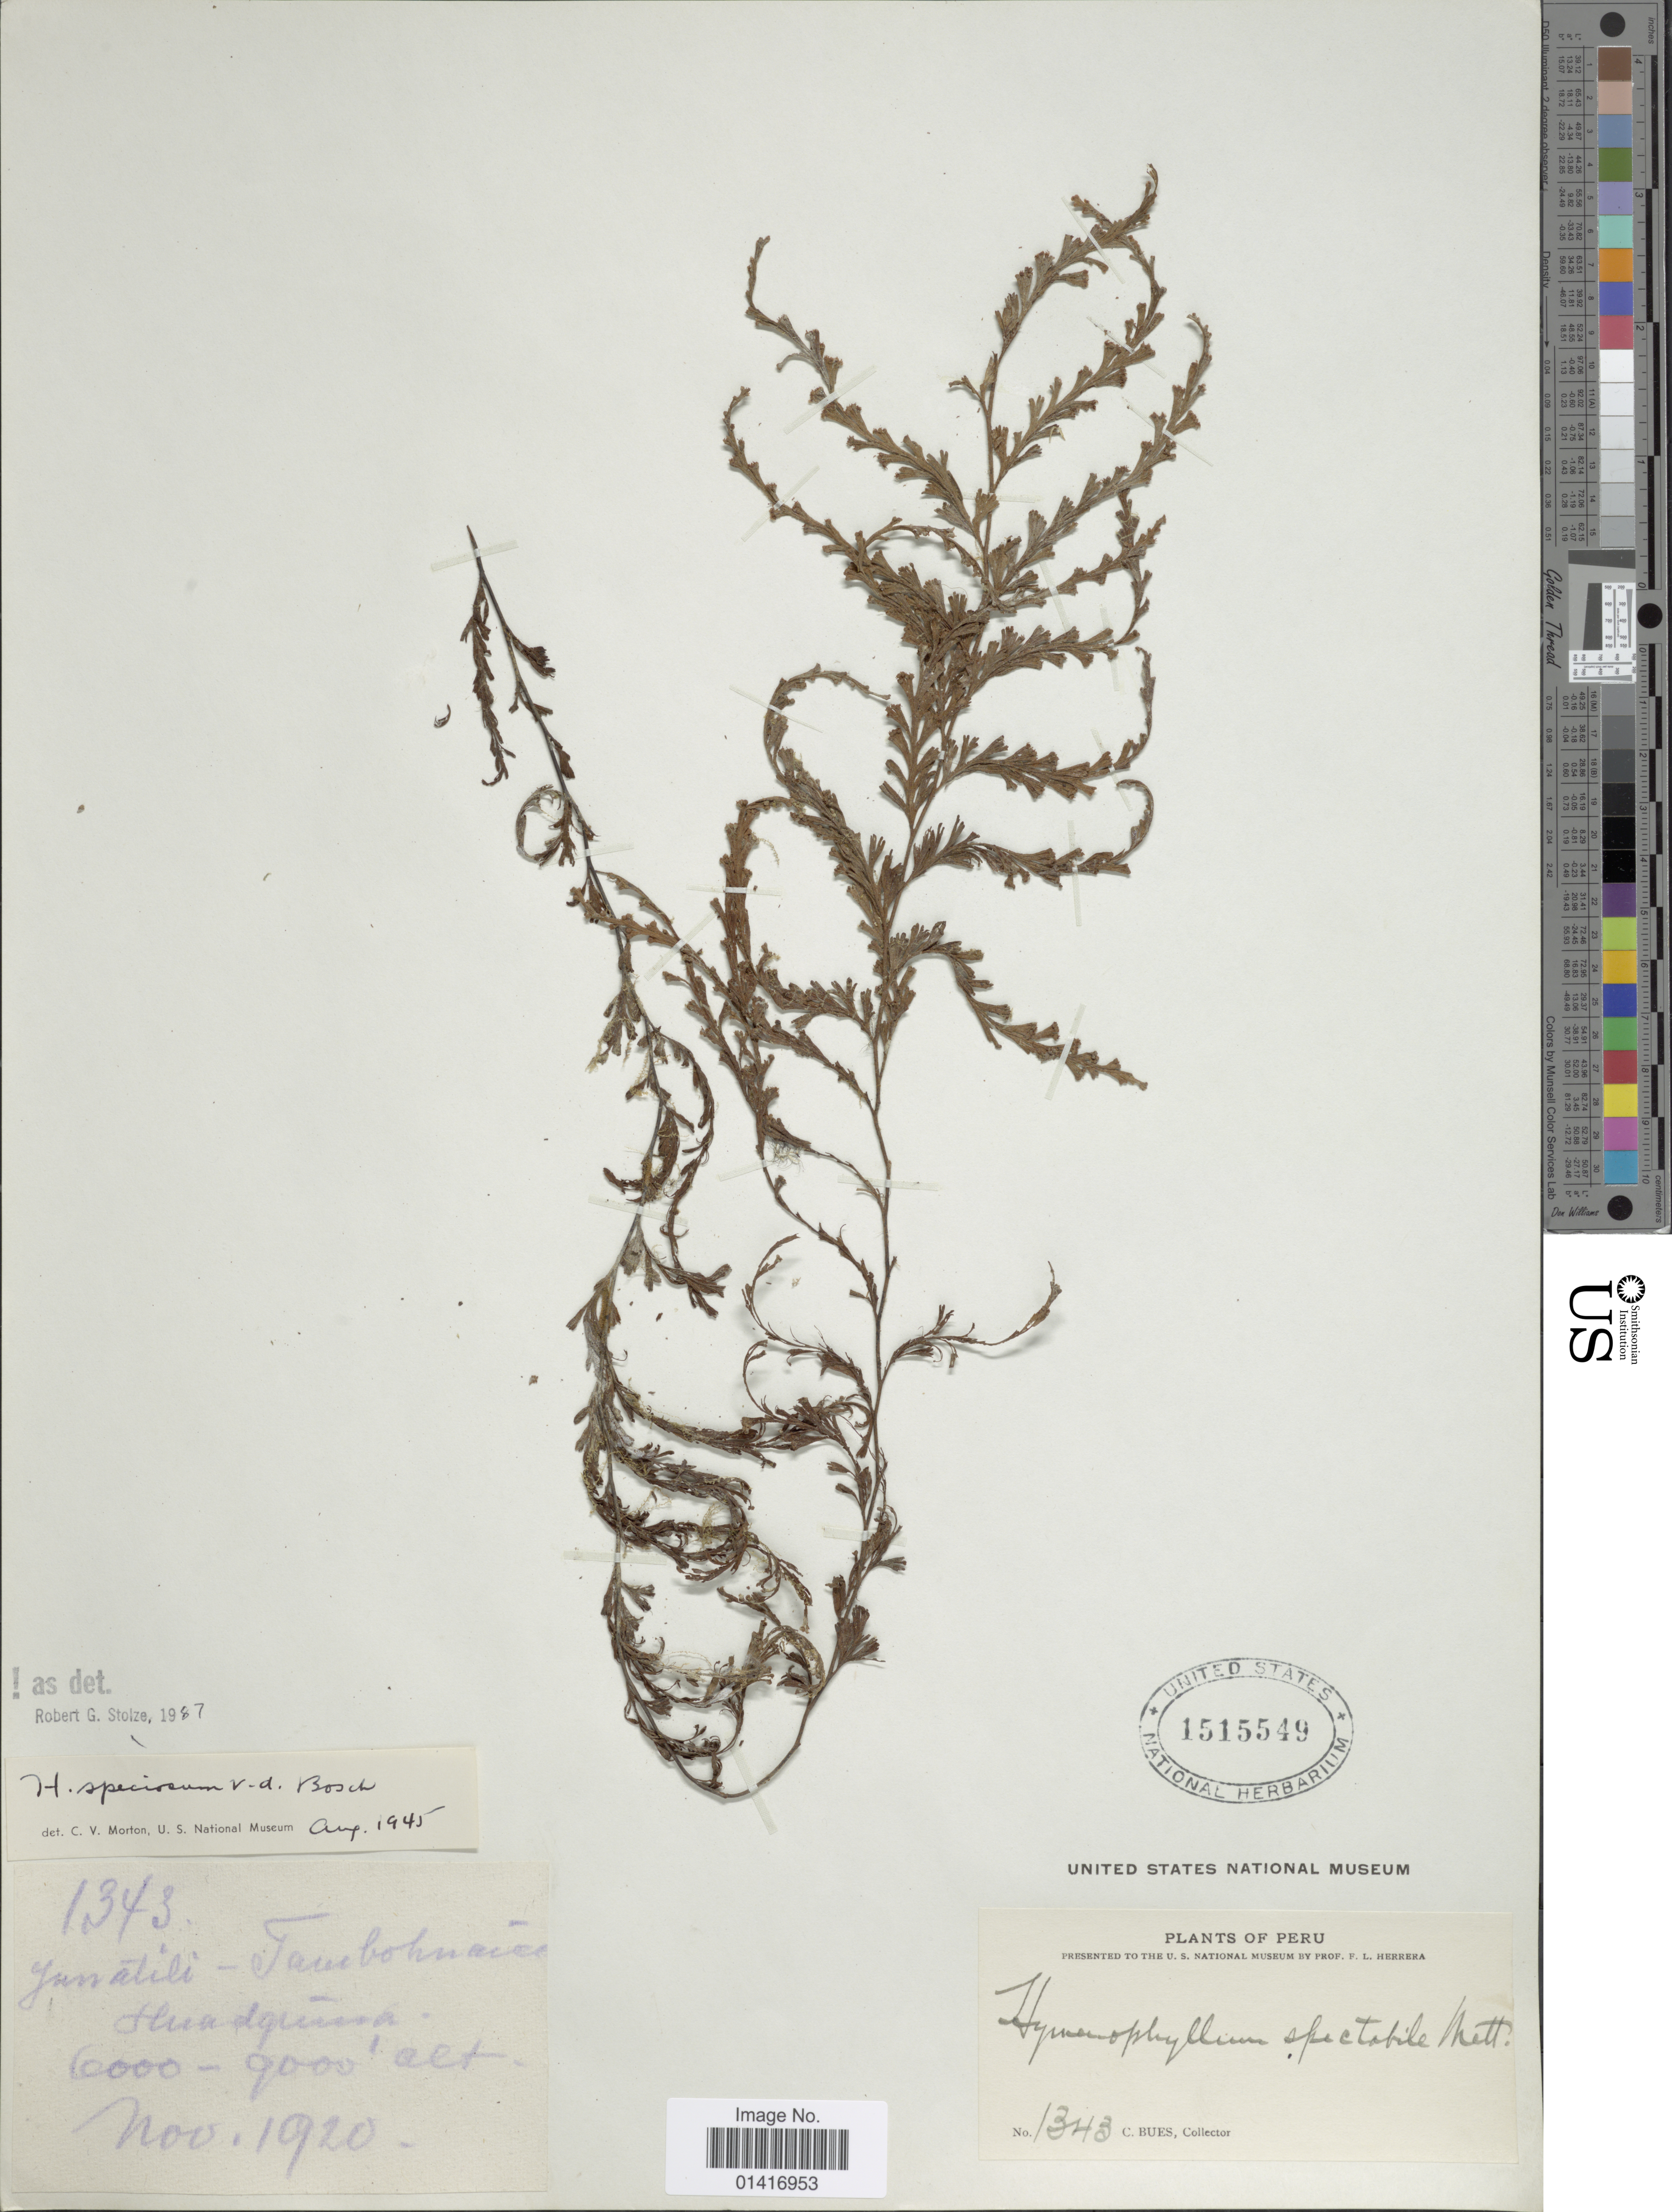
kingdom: Plantae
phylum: Tracheophyta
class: Polypodiopsida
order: Hymenophyllales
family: Hymenophyllaceae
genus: Hymenophyllum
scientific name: Hymenophyllum speciosum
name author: Bosch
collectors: C. Bues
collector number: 1343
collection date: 1920-11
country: Peru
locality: Yanatili, Tambo huaicco. Huadquiña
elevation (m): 1829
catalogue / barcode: US 1515549